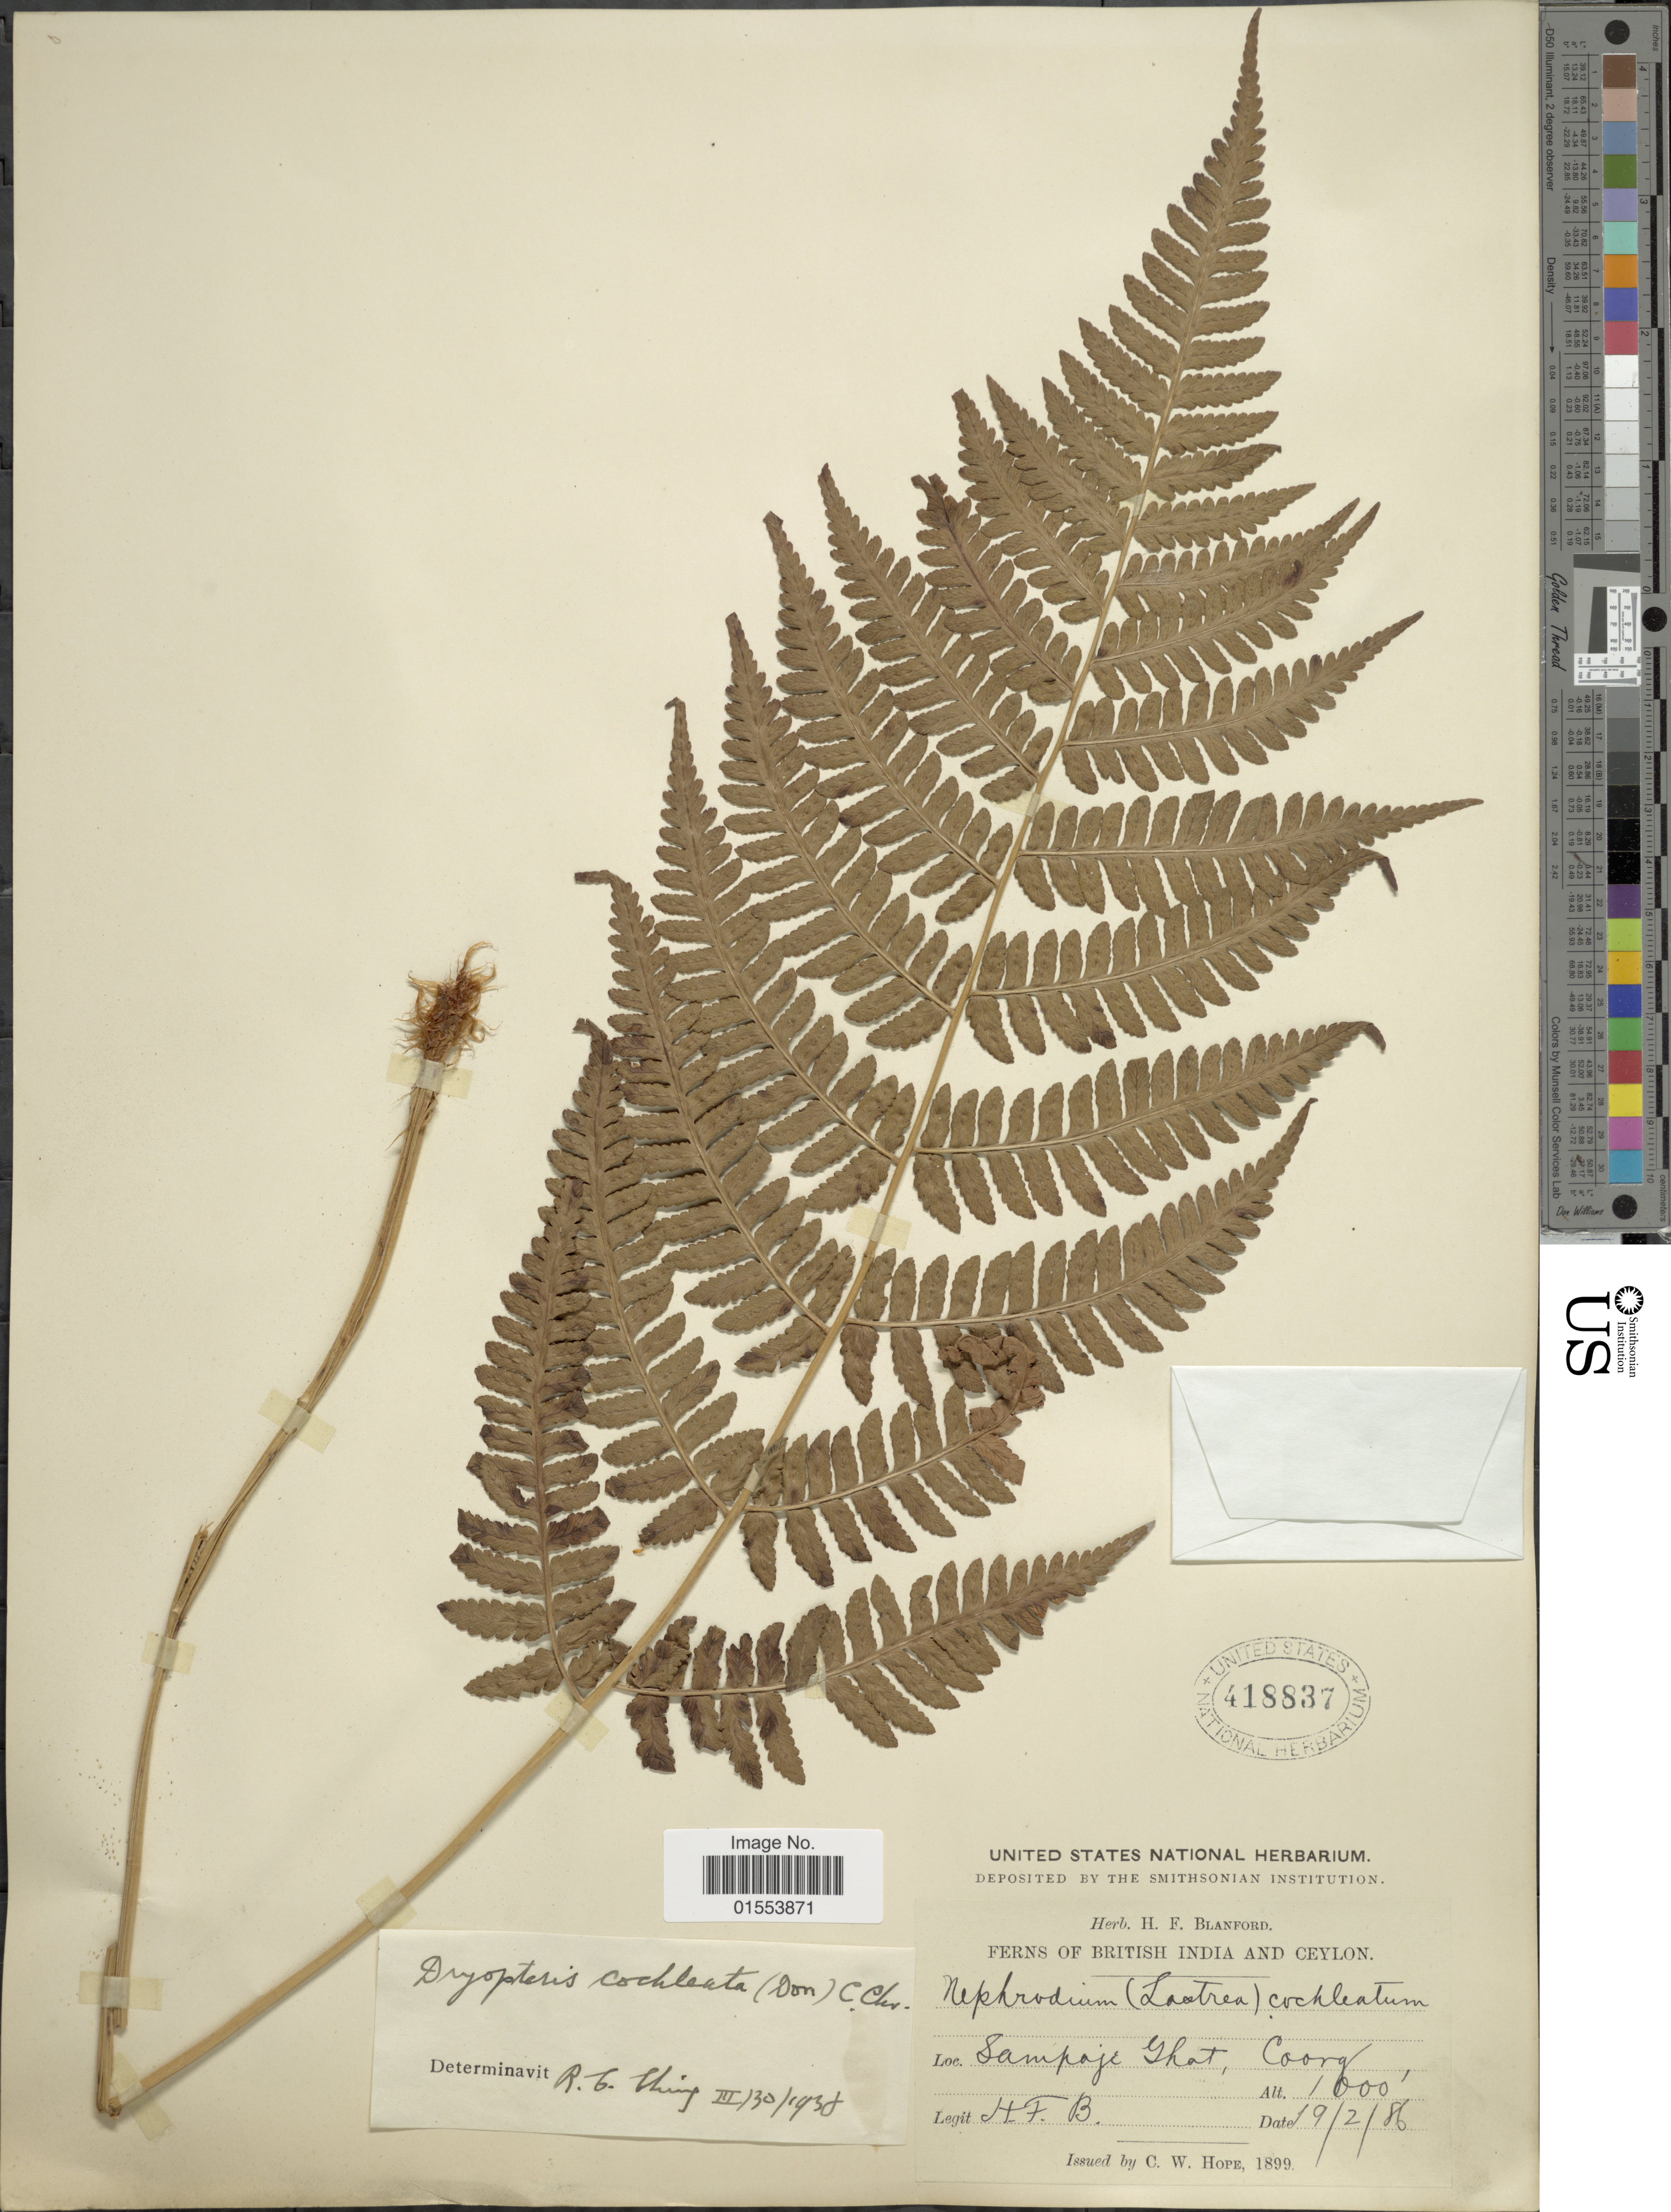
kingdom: Plantae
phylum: Tracheophyta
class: Polypodiopsida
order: Polypodiales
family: Dryopteridaceae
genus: Dryopteris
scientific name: Dryopteris cochleata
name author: (D. Don) C. Chr.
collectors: H. Blanford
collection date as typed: Transcribed d/m/y: 19/2/86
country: India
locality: British India and Ceylon, Sampaje Ghat, Coorg.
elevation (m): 305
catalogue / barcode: US 418837